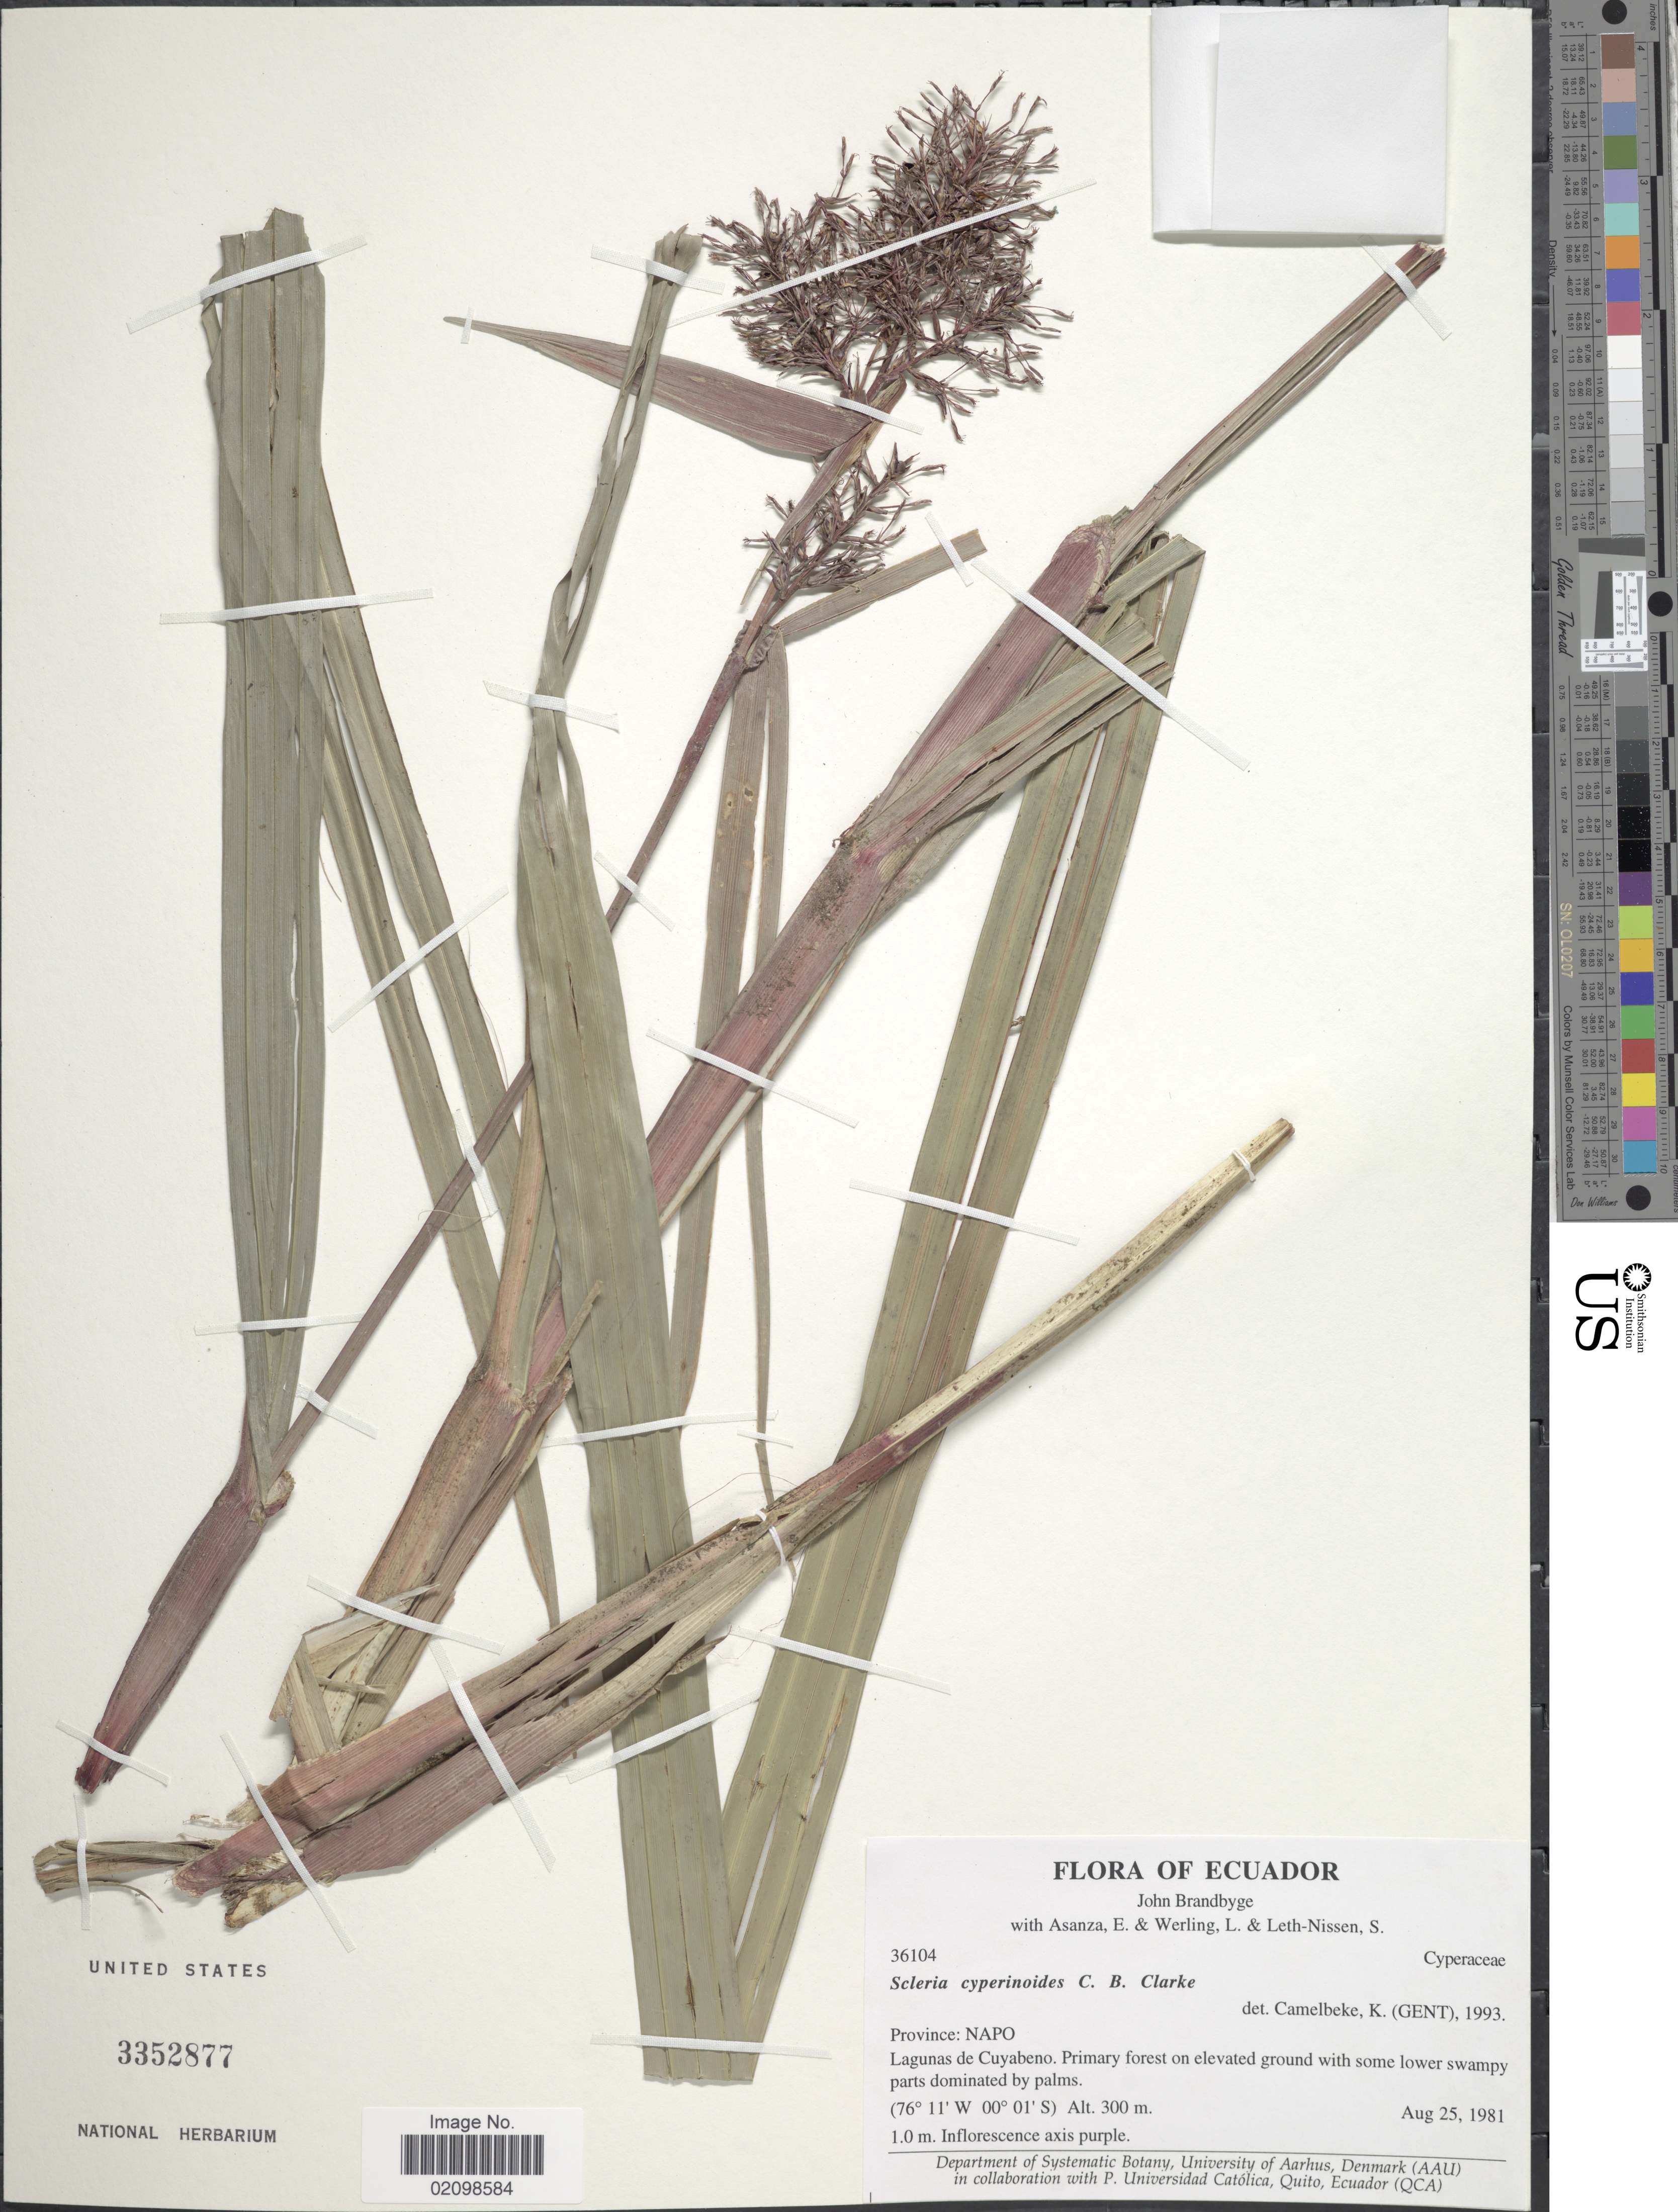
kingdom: Plantae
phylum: Tracheophyta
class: Liliopsida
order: Poales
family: Cyperaceae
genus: Scleria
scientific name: Scleria cyperinoides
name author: C.B. Clarke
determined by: Camelbeke, K.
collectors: J. Brandbyge, E. Asanza, L. Werling & S. Leth-Nissen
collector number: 36104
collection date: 1981-08-25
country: Ecuador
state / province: Napo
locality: Province: Napo, Lagunas de Cuyabeno. Primary forest on elevated ground with some lower swampy parts dominated by palms.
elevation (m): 300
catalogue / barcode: US 3352877